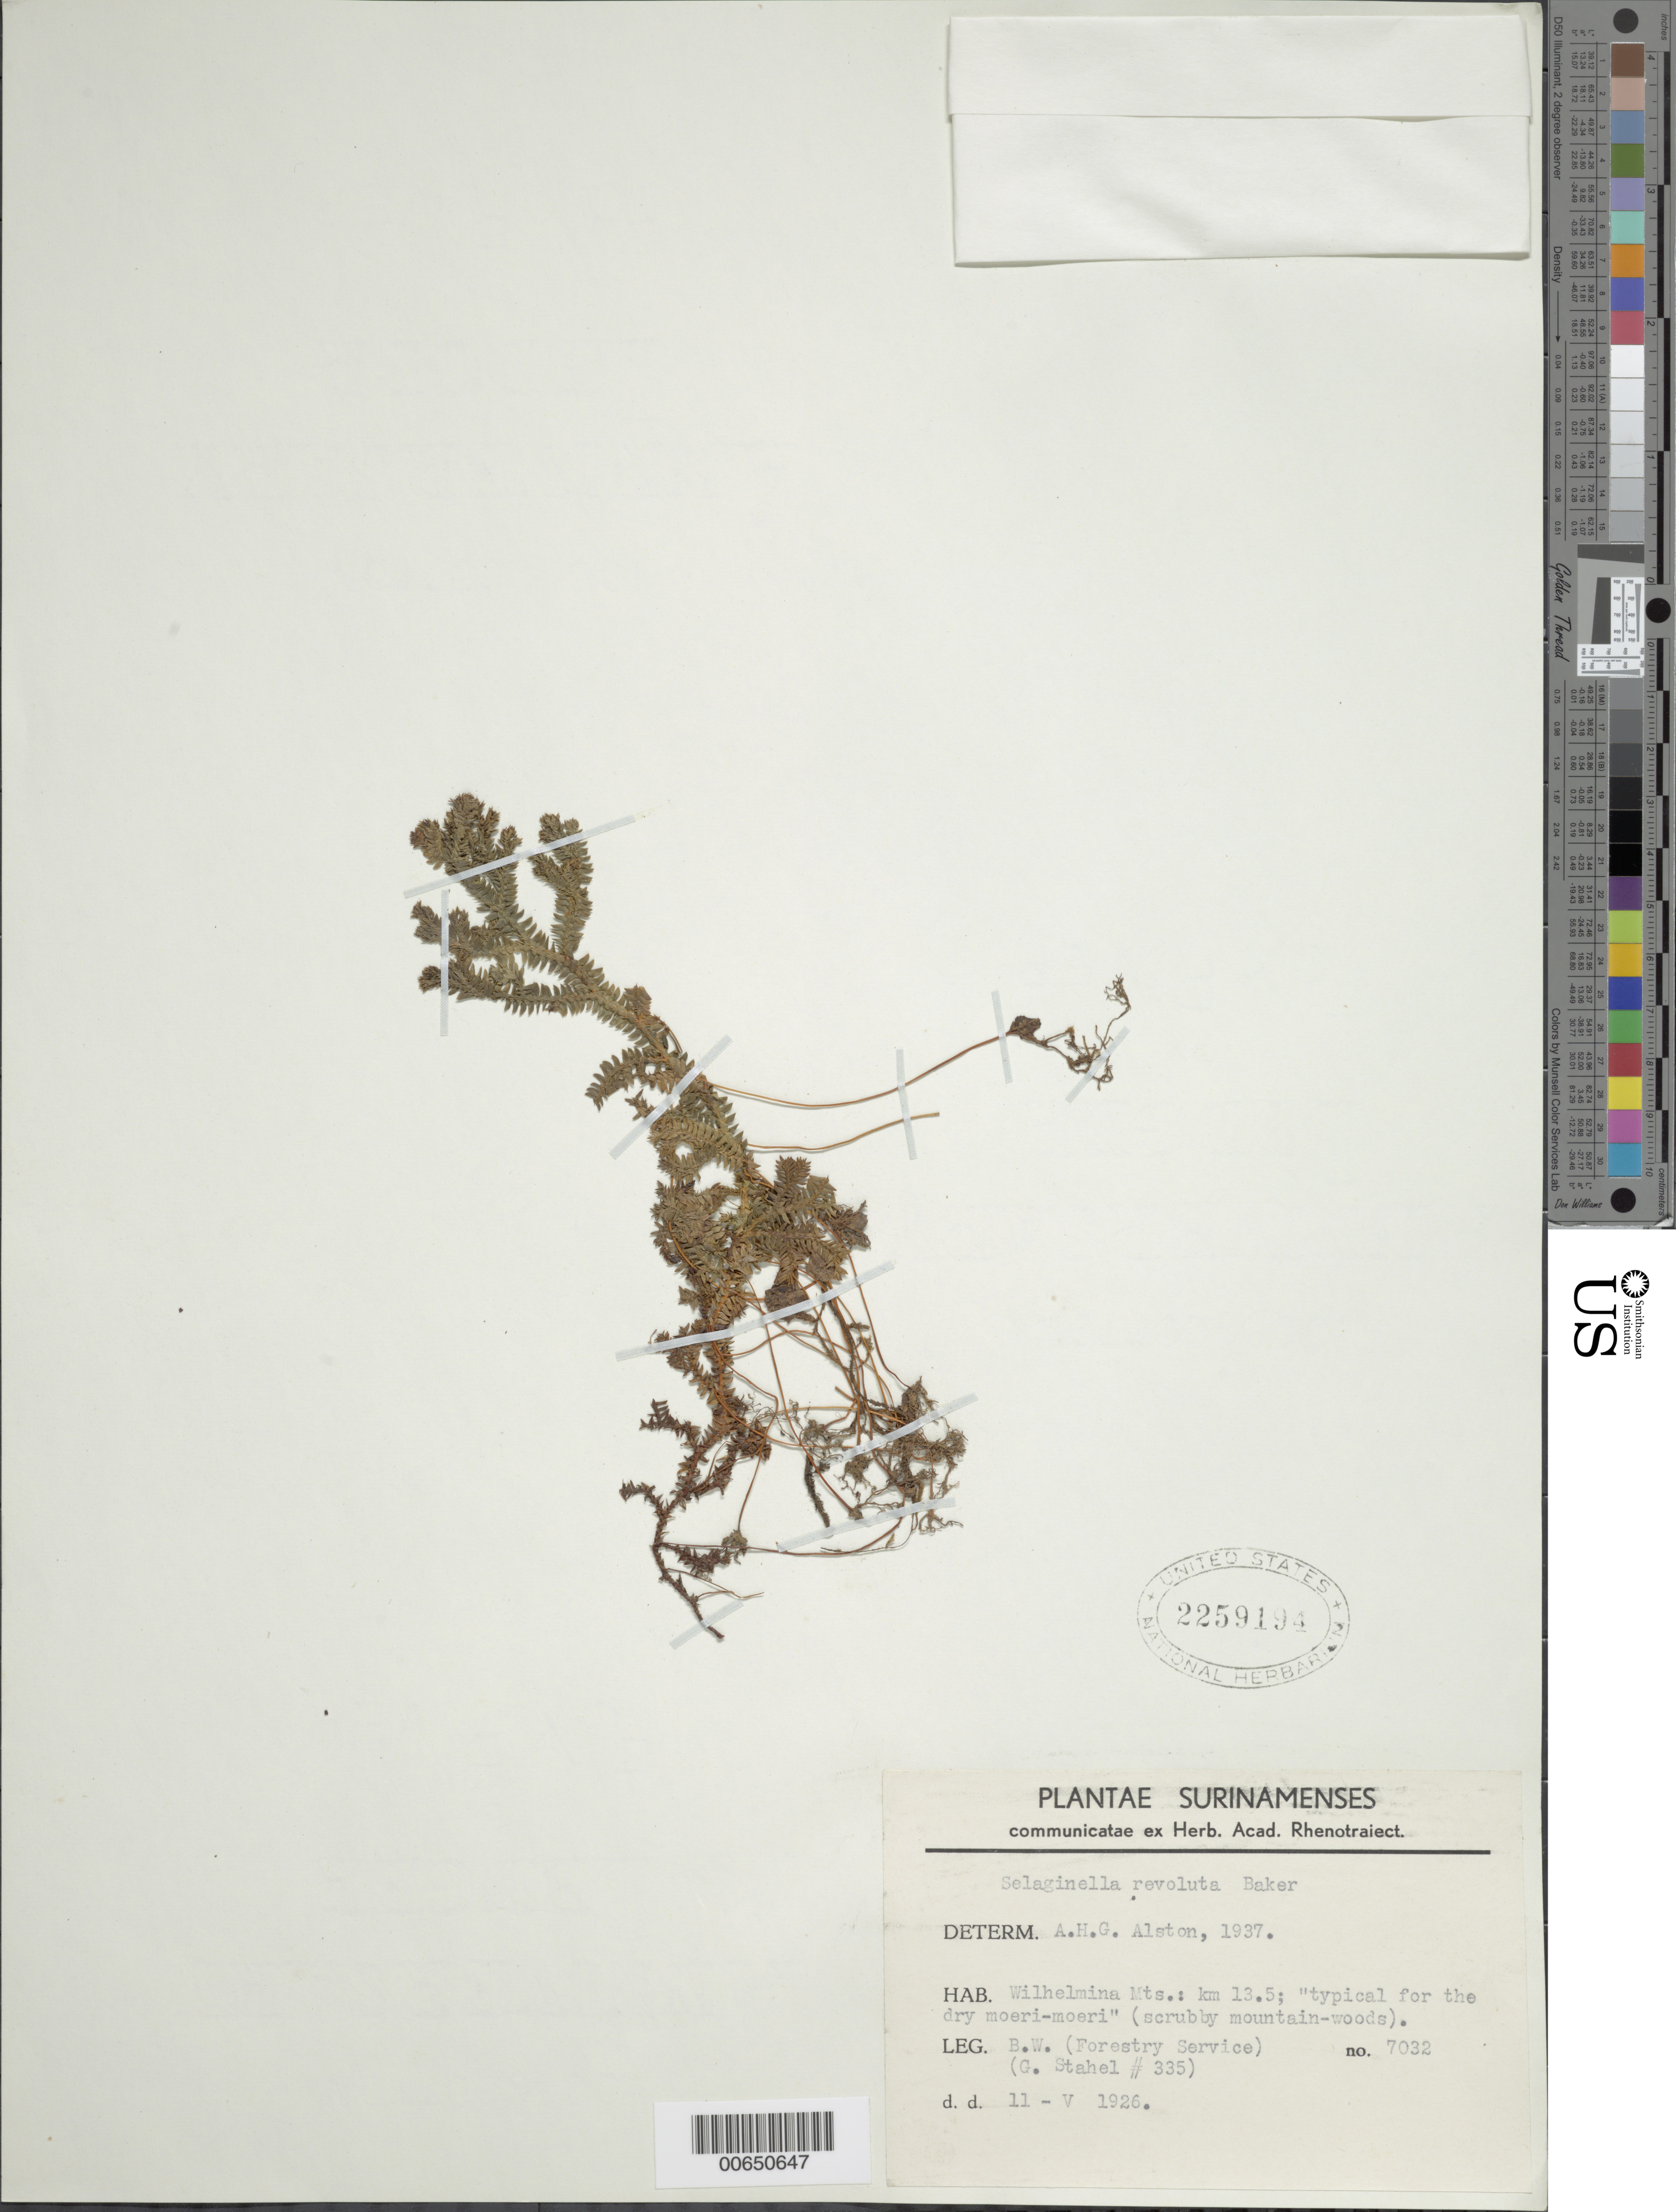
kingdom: Plantae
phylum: Tracheophyta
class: Lycopodiopsida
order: Selaginellales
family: Selaginellaceae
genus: Selaginella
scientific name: Selaginella revoluta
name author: Baker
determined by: Alston, A. H. G.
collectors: G. Stahel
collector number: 335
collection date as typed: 11-May-26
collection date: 1926-05-11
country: Suriname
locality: Wilhelminagebergte (Wilhelmina Mts.), Km 13.5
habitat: Dry moeri-moeri (scrubby mountain woods)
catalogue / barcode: US 2259194